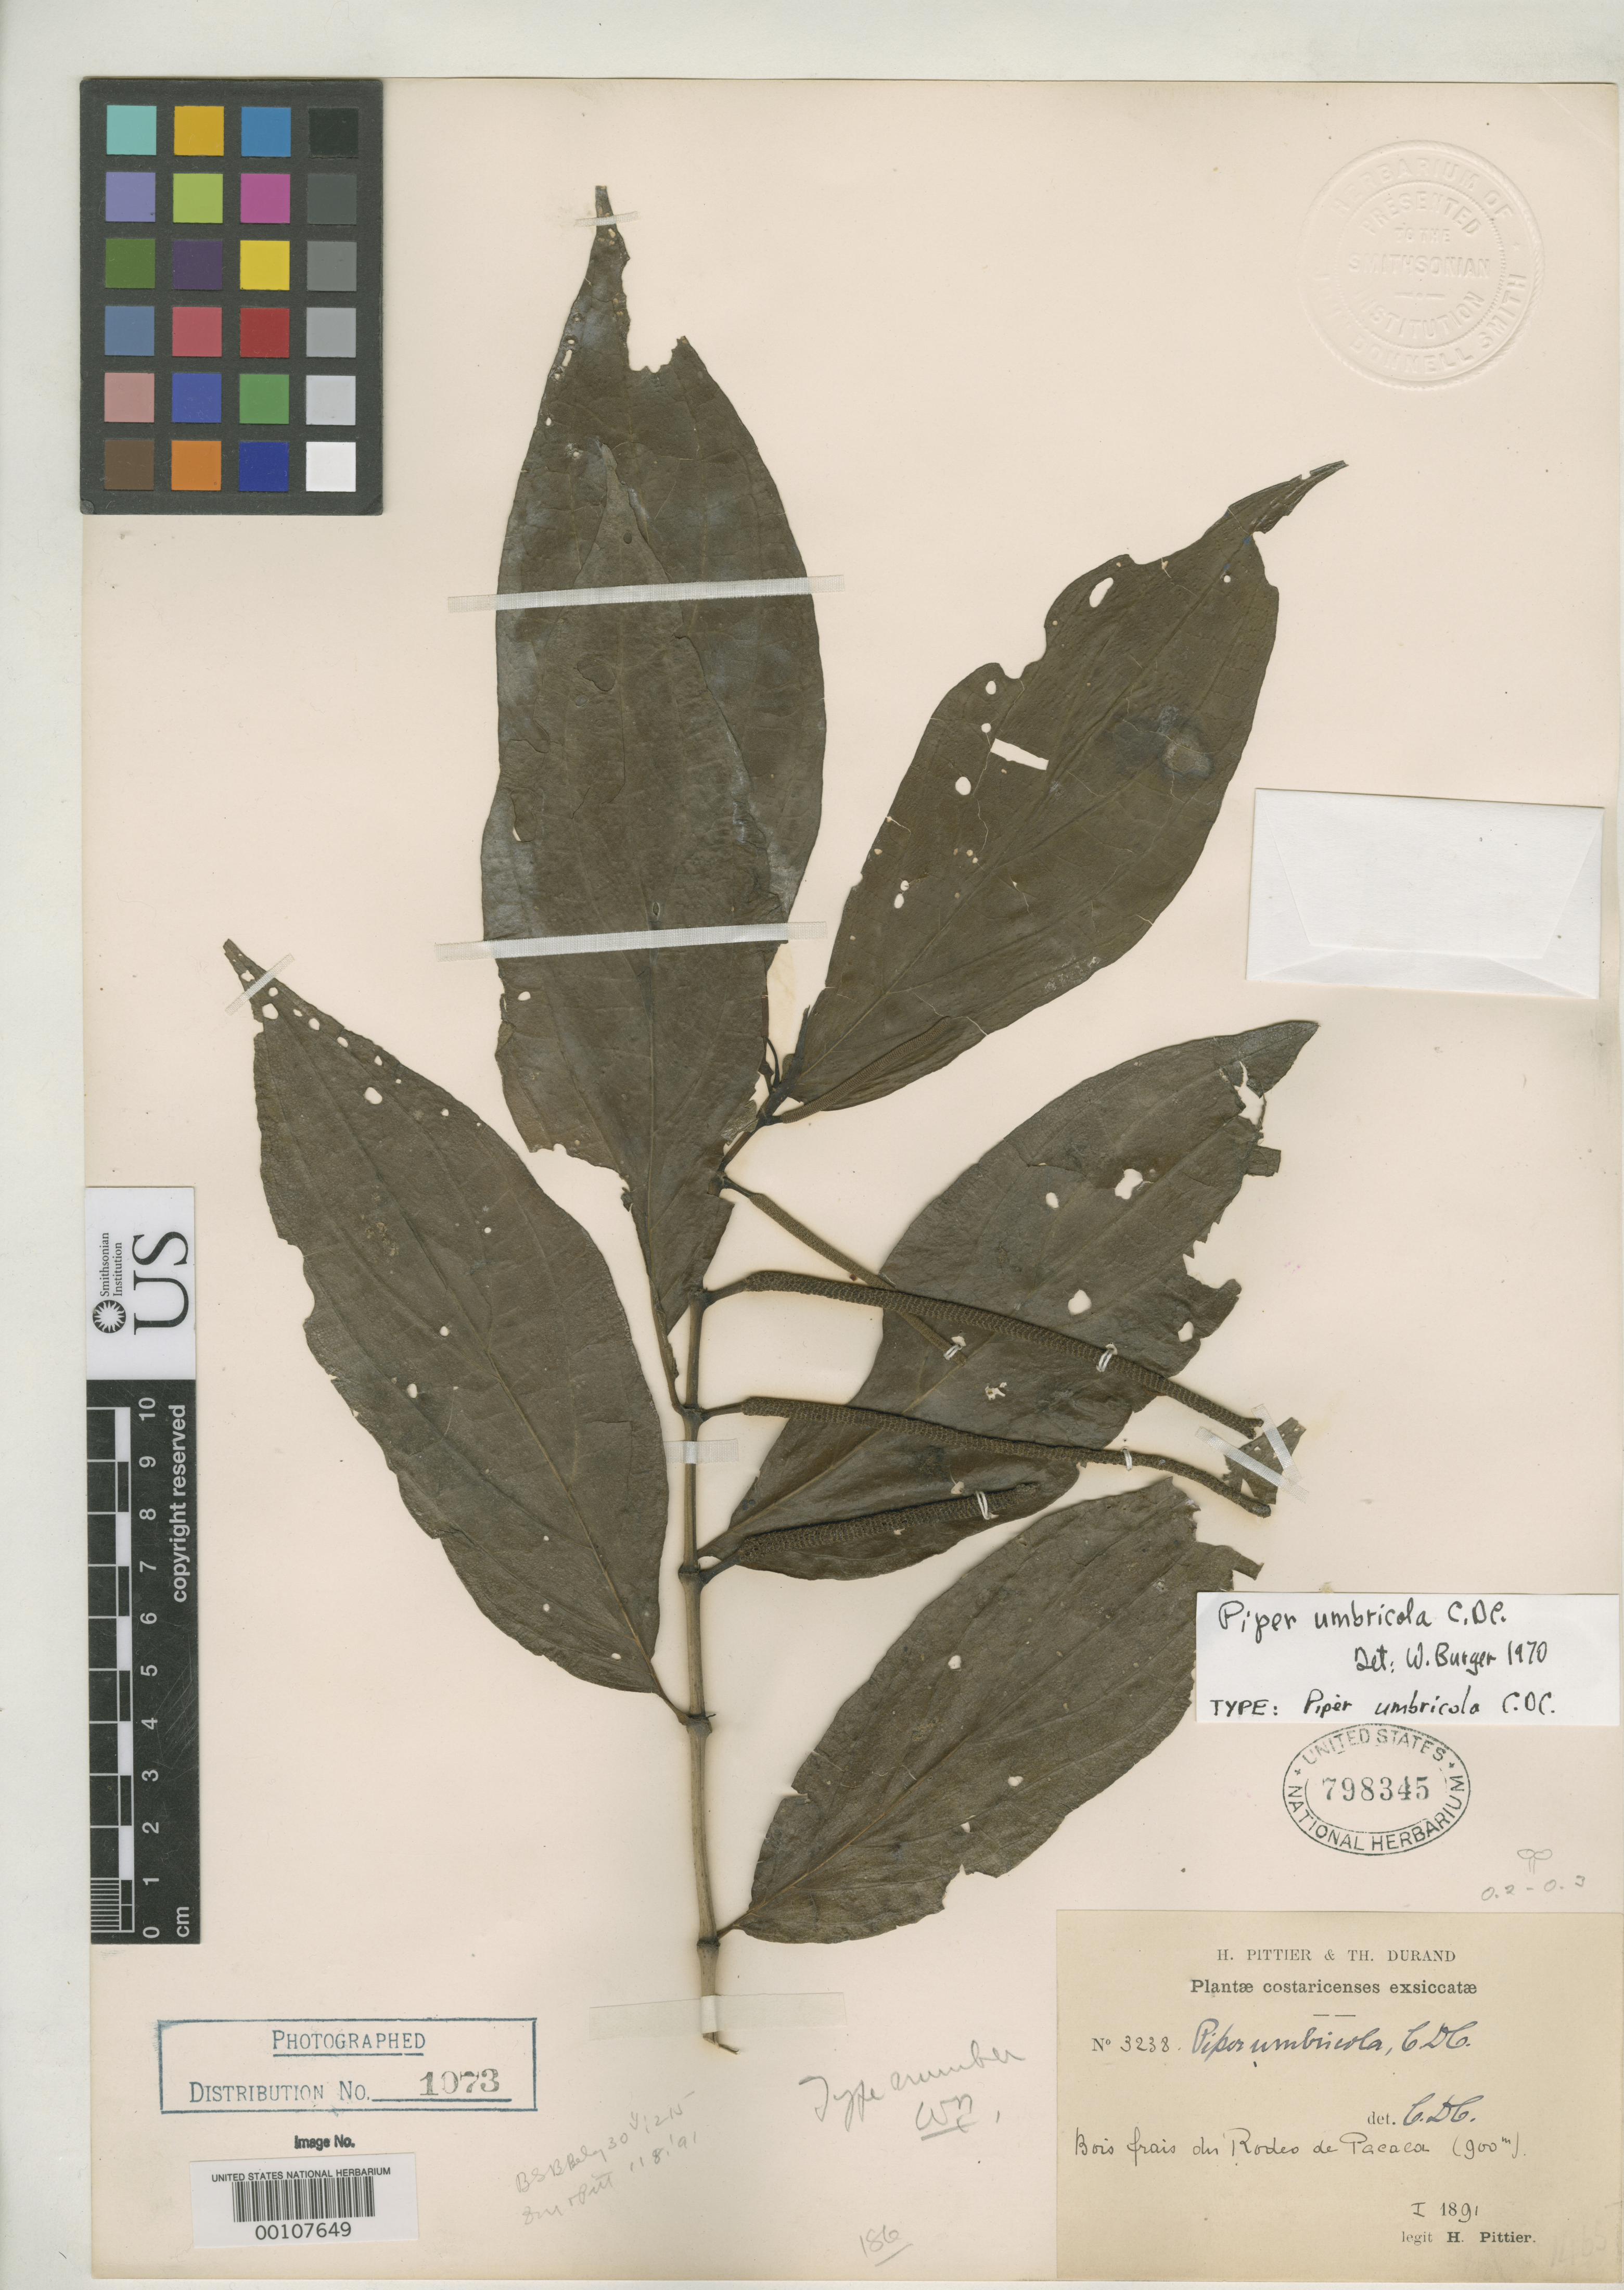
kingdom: Plantae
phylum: Tracheophyta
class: Magnoliopsida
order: Piperales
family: Piperaceae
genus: Piper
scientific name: Piper umbricola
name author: C. DC.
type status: Holotype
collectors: H. F. Pittier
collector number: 3238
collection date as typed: Jan 1891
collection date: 1891-01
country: Costa Rica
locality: Near Rodeo de Pacasa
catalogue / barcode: US 798345